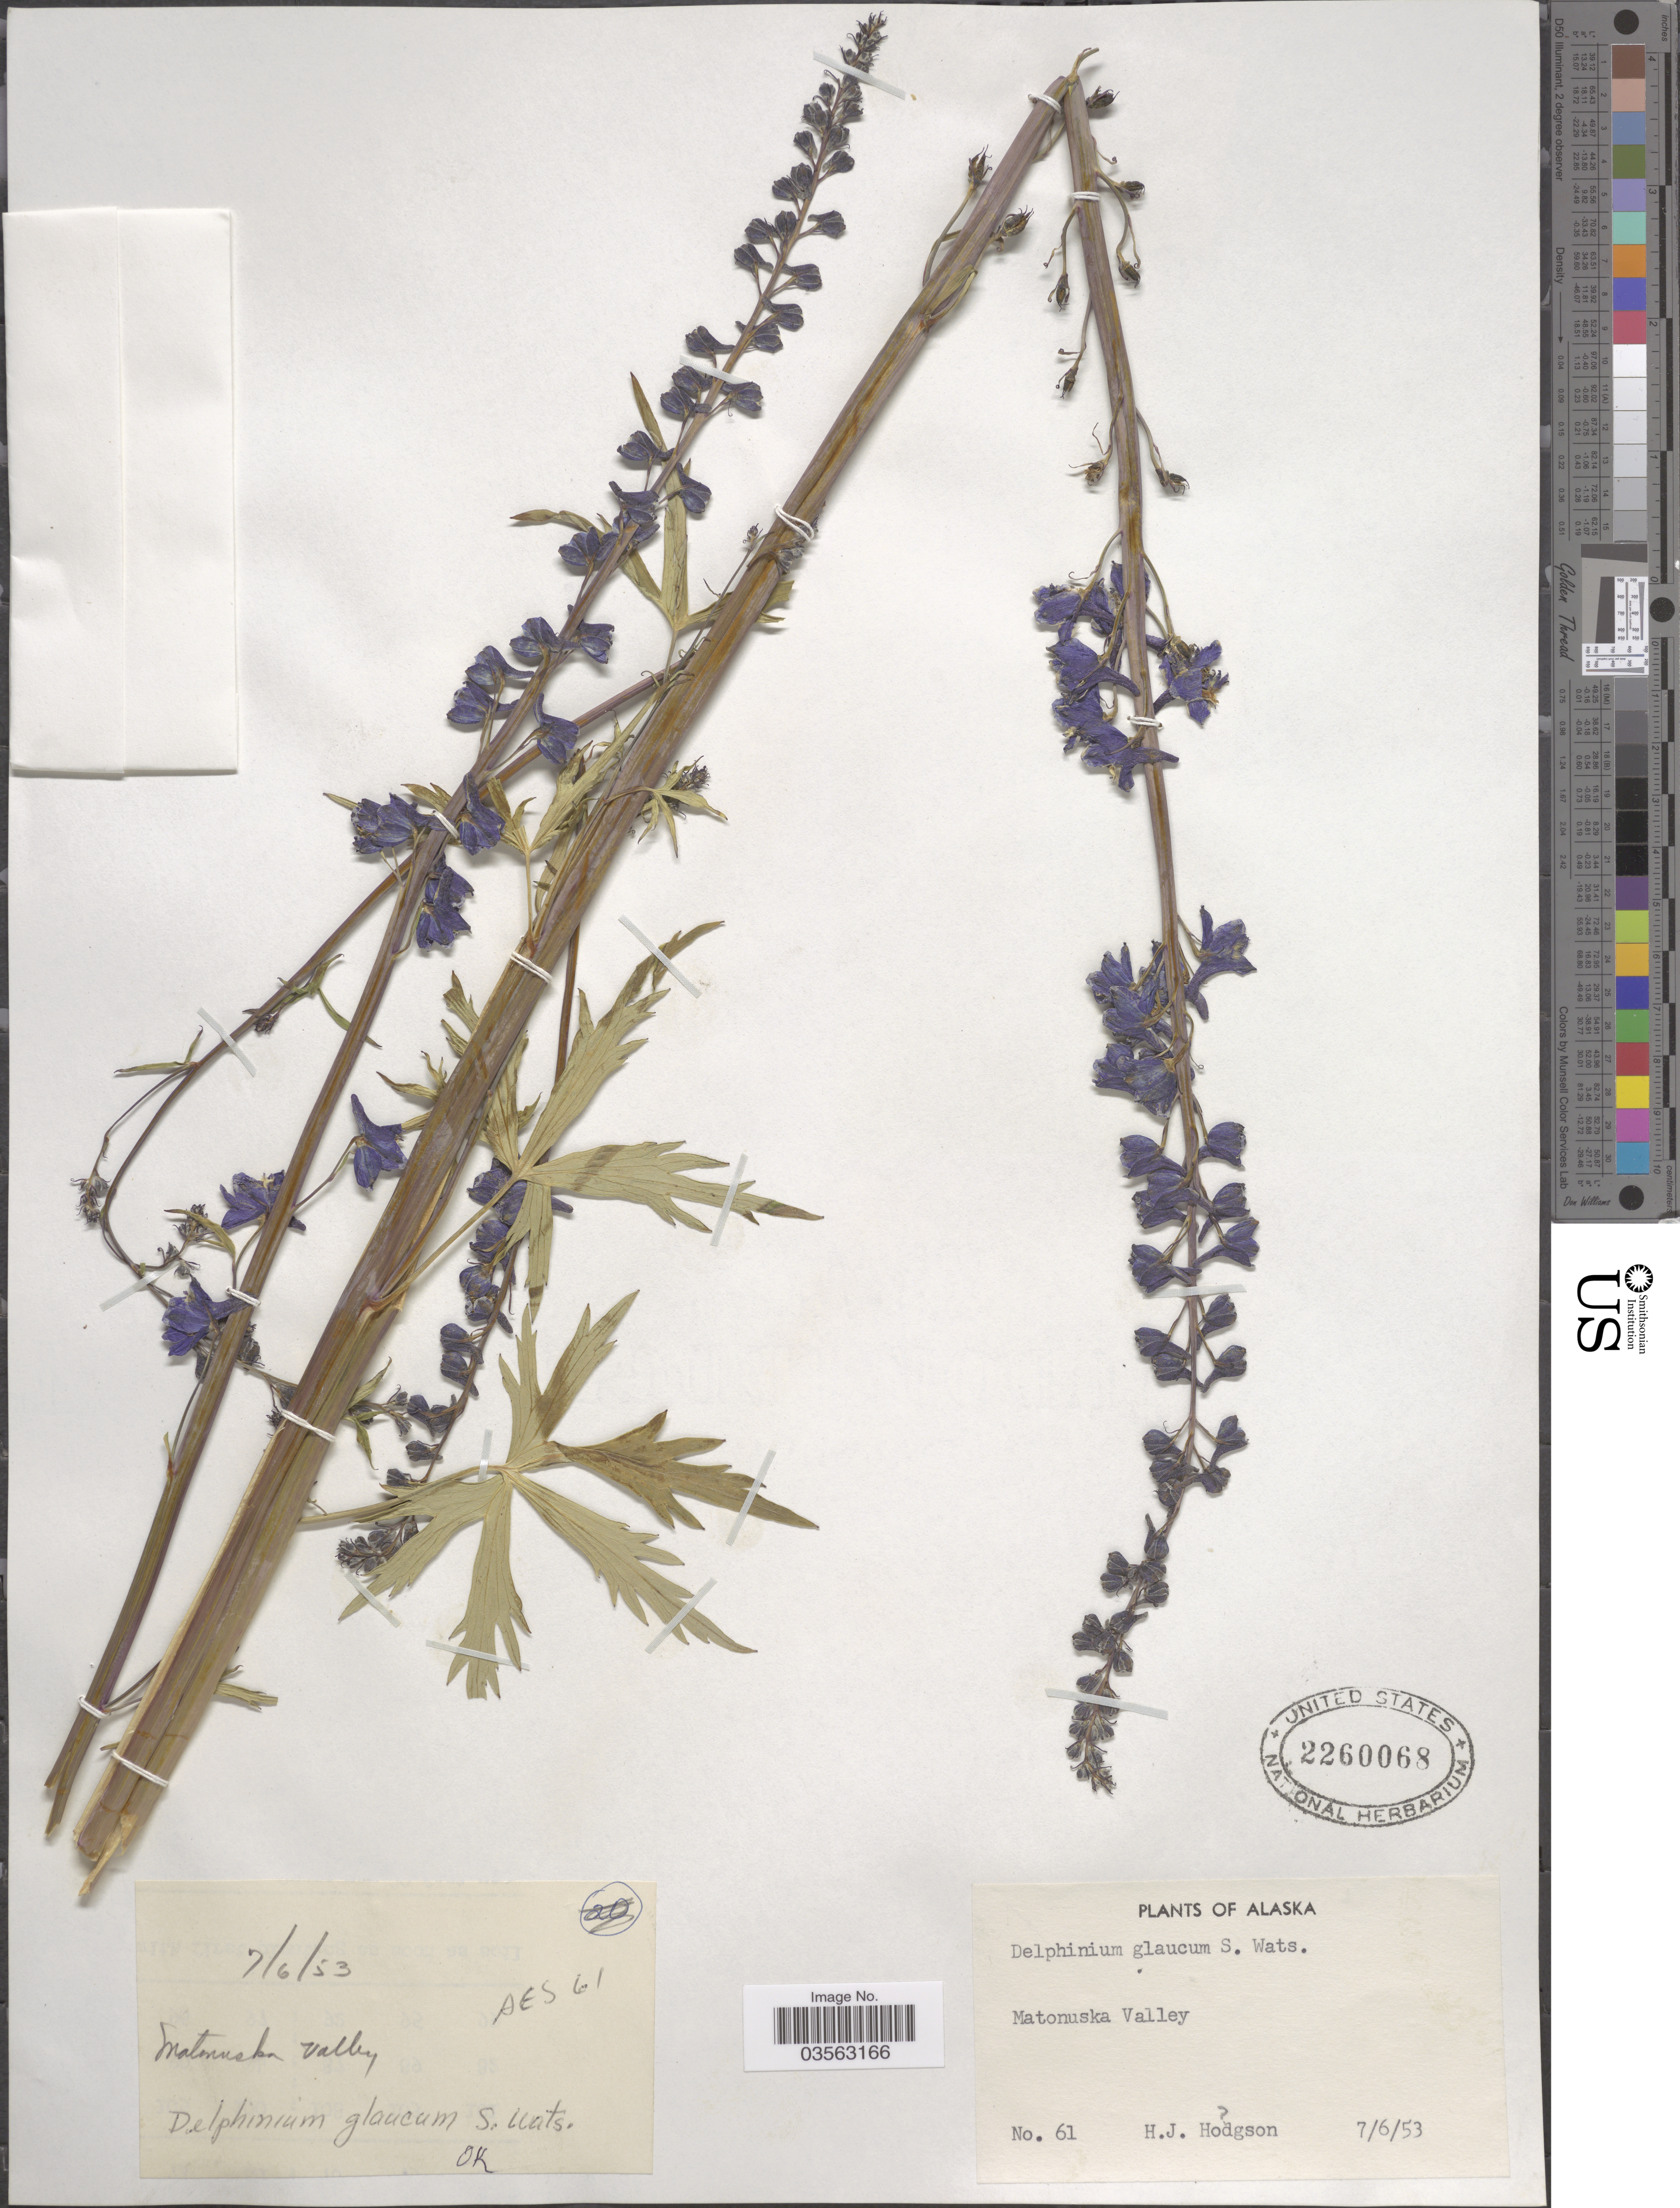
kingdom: Plantae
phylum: Tracheophyta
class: Magnoliopsida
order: Ranunculales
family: Ranunculaceae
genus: Delphinium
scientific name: Delphinium glaucum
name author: S. Watson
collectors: H. J. Hodgson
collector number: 61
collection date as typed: Transcribed d/m/y: 6/7/53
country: United States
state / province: Alaska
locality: Matonuska Valley.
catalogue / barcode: US 2260068